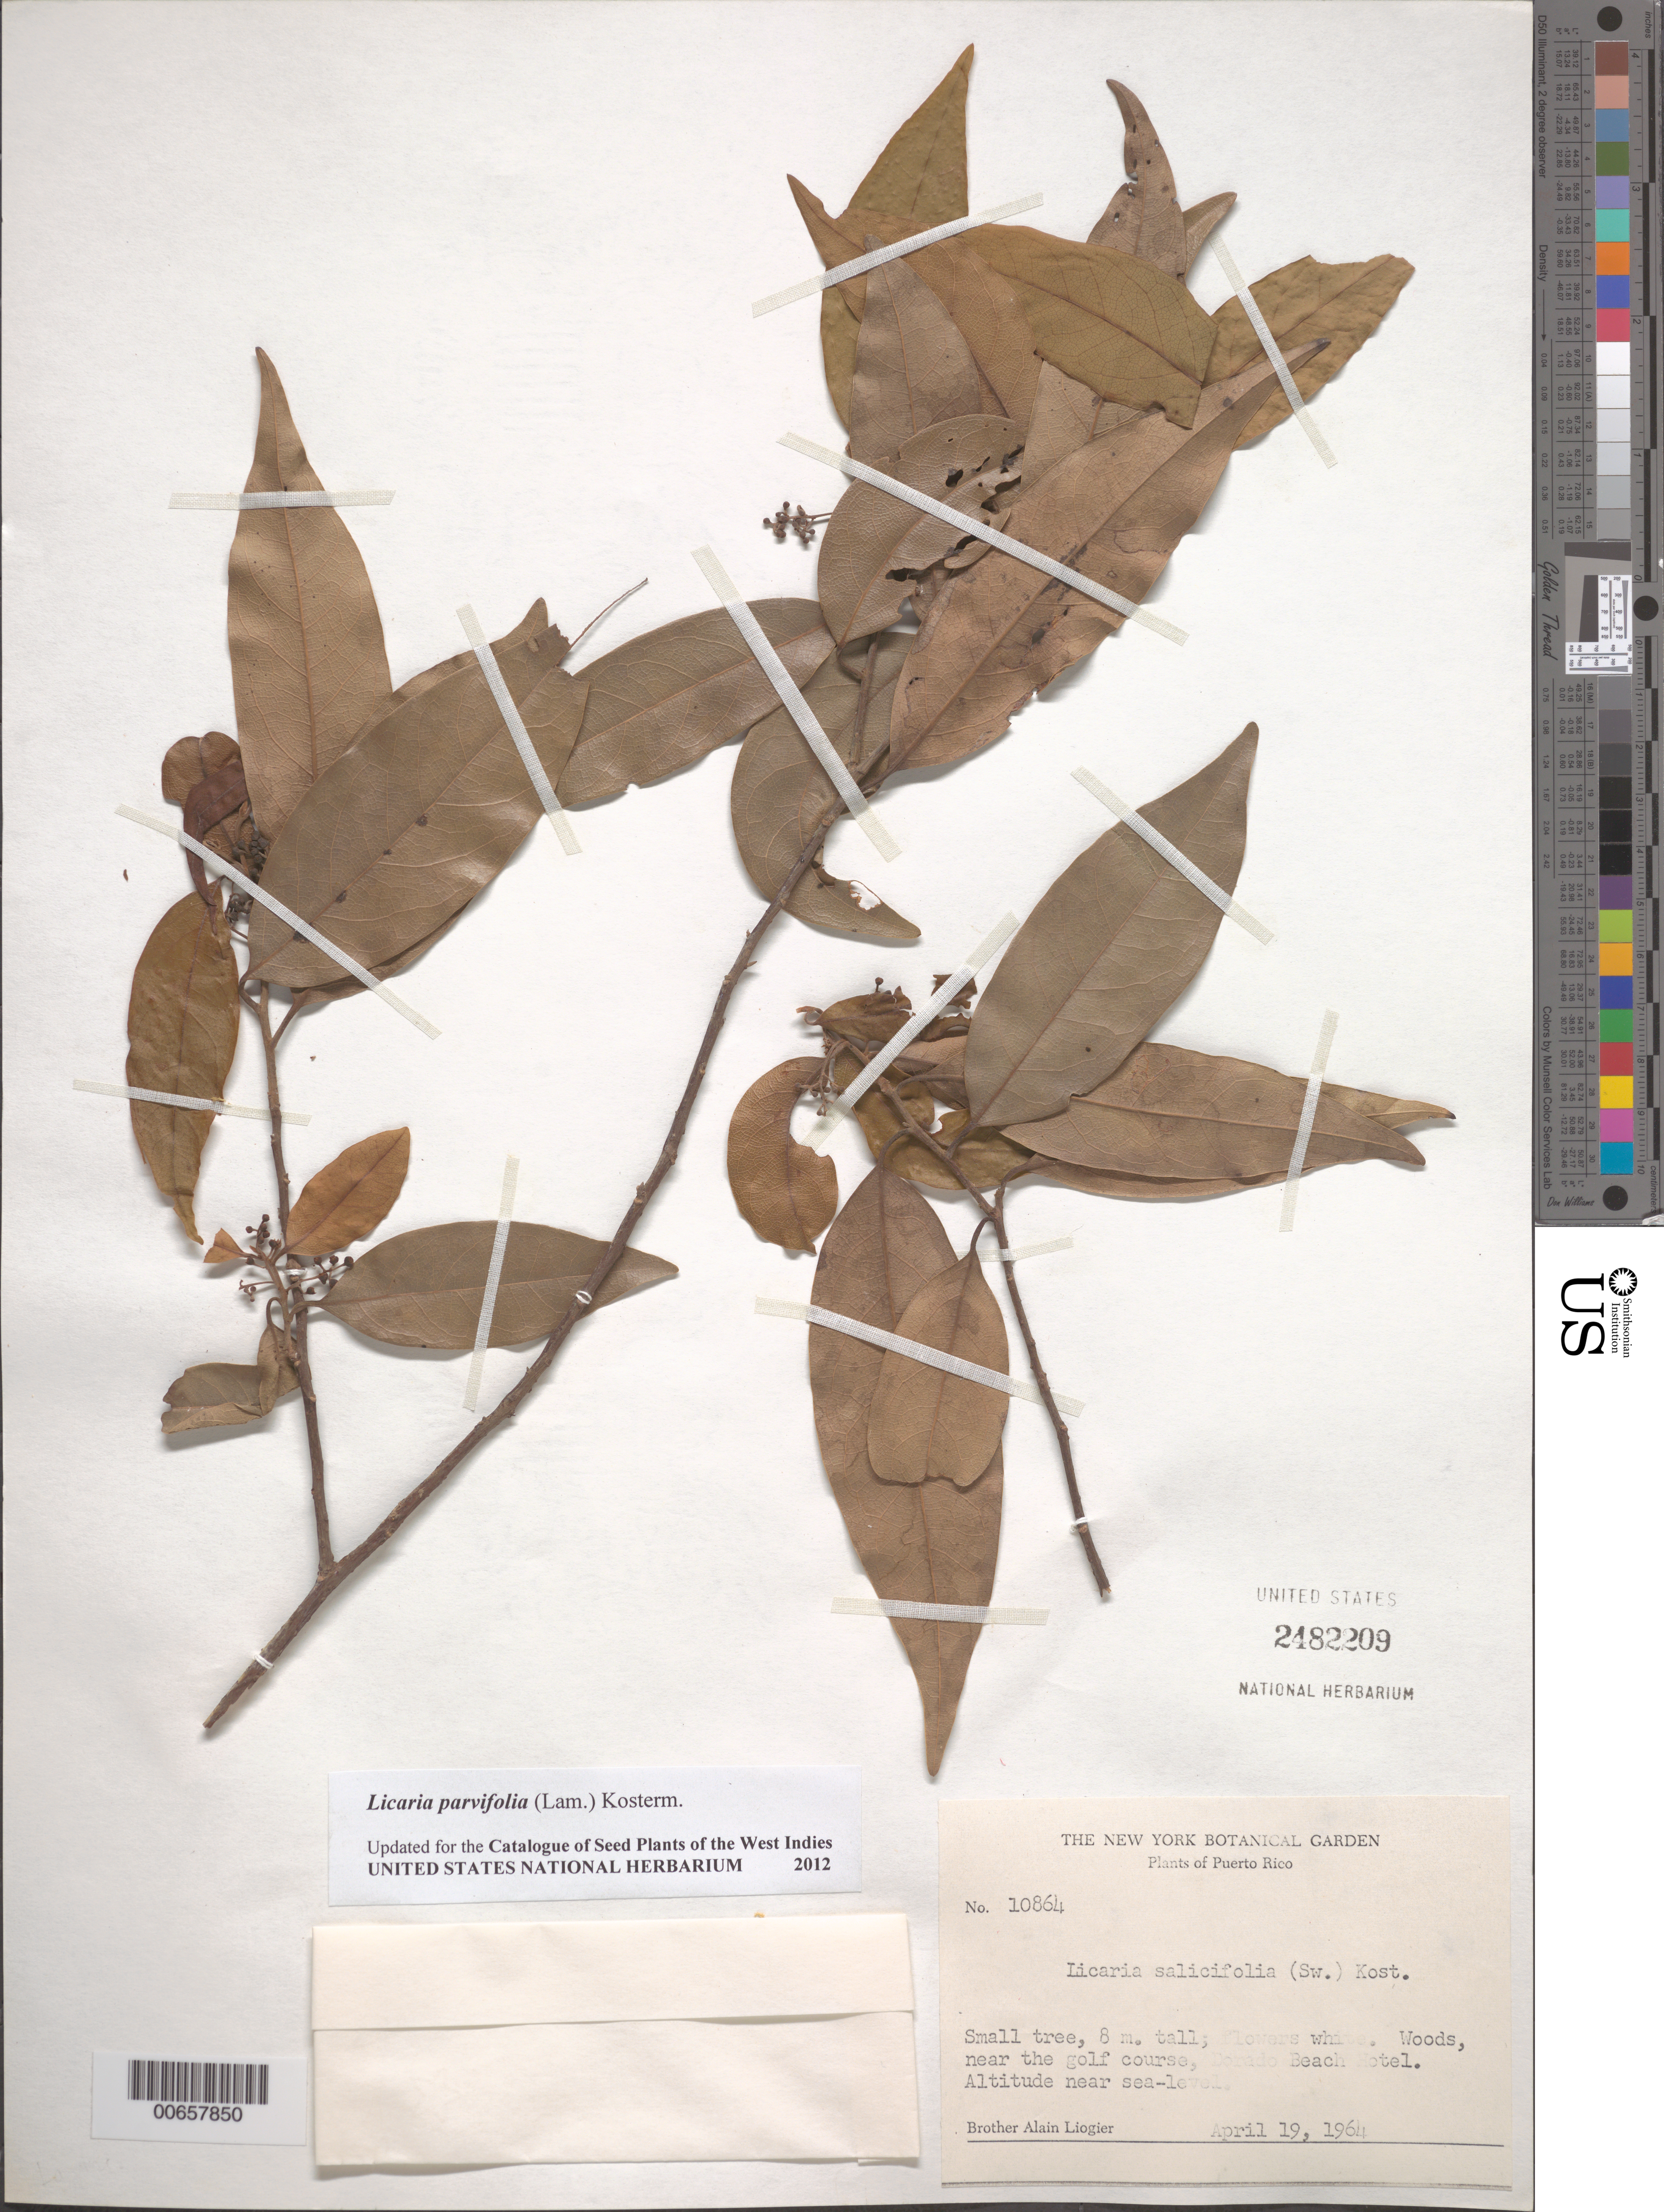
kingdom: Plantae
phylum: Tracheophyta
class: Magnoliopsida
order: Laurales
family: Lauraceae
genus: Licaria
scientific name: Licaria salicifolia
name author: (Sw.) Kosterm.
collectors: A. H. Liogier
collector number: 10864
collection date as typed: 19 Apr 1964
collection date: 1964-04-19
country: Puerto Rico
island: Greater Antilles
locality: Dorado Beach Hotel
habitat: Woods, near golf course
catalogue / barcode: US 2482209